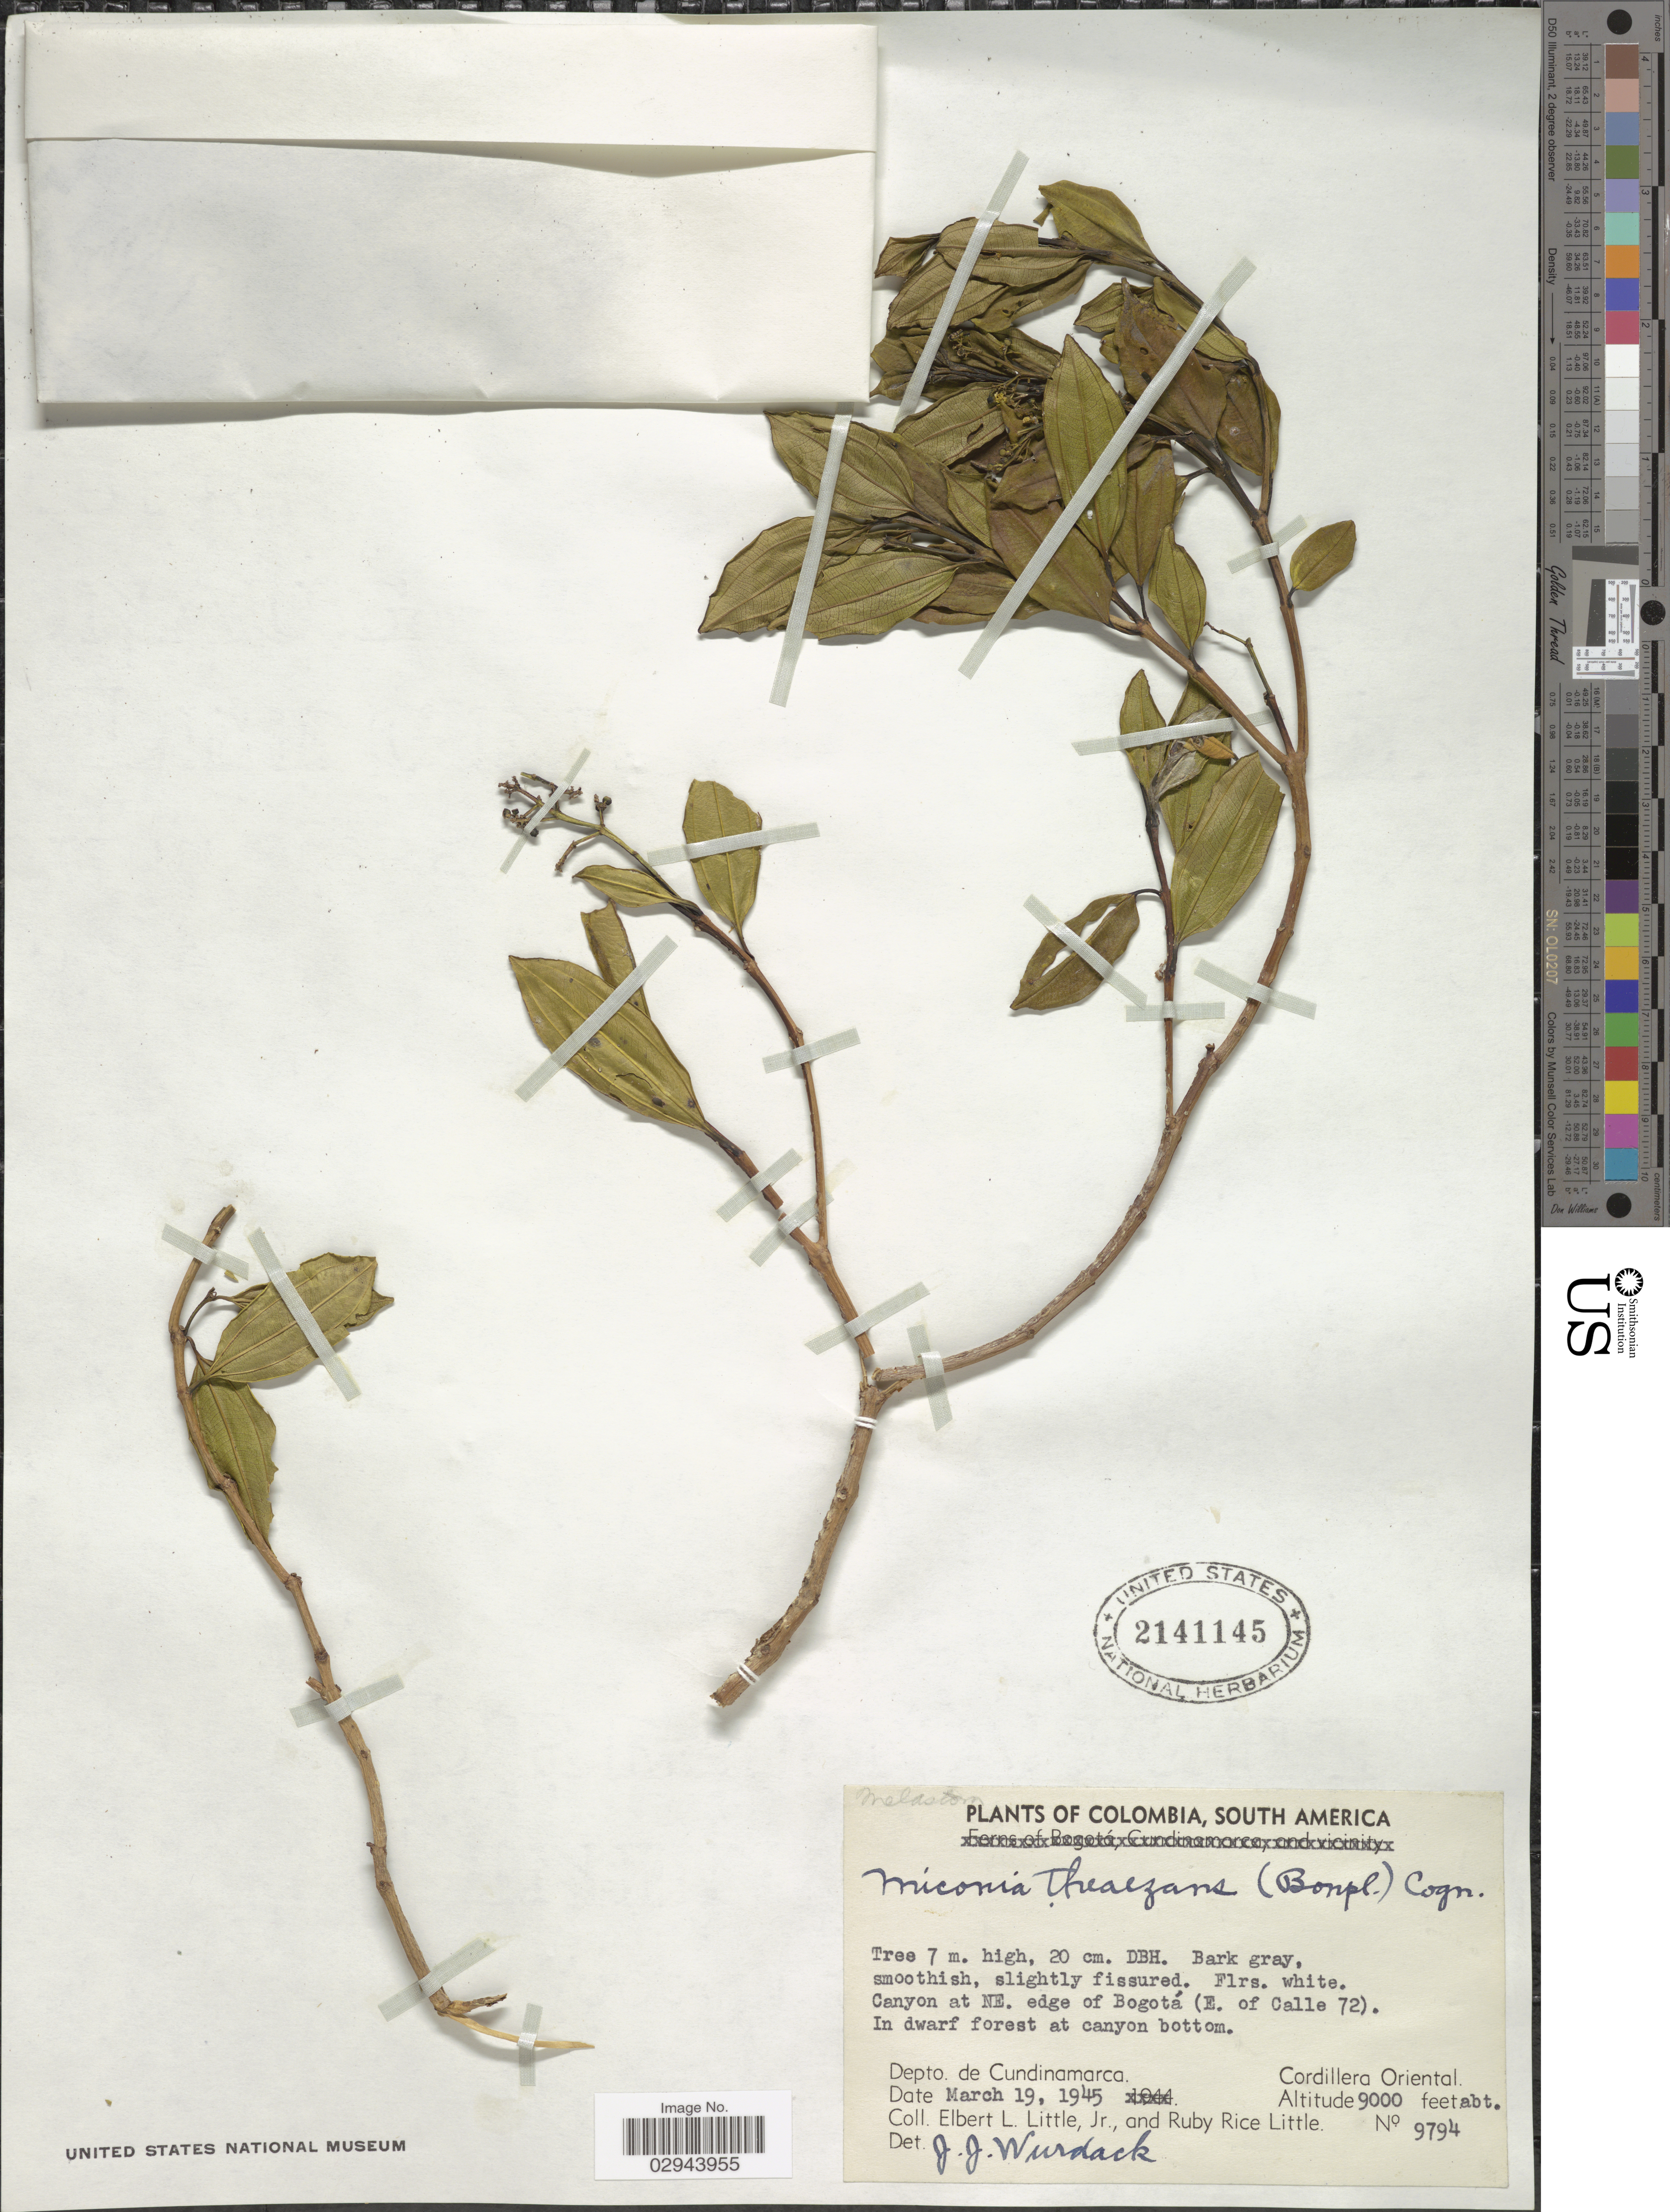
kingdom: Plantae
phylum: Tracheophyta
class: Magnoliopsida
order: Myrtales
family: Melastomataceae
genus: Miconia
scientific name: Miconia theizans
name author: (Bonpl.) Cogn.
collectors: E. L. Little & R. R. Little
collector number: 9794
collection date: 1945-03-19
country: Colombia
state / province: Cundinamarca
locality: Canyon at NE. edge of Bogotá (E. of Calle 72), Depto. de Cundinamarca, Cordillera Oriental.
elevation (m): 2743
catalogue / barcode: US 2141145